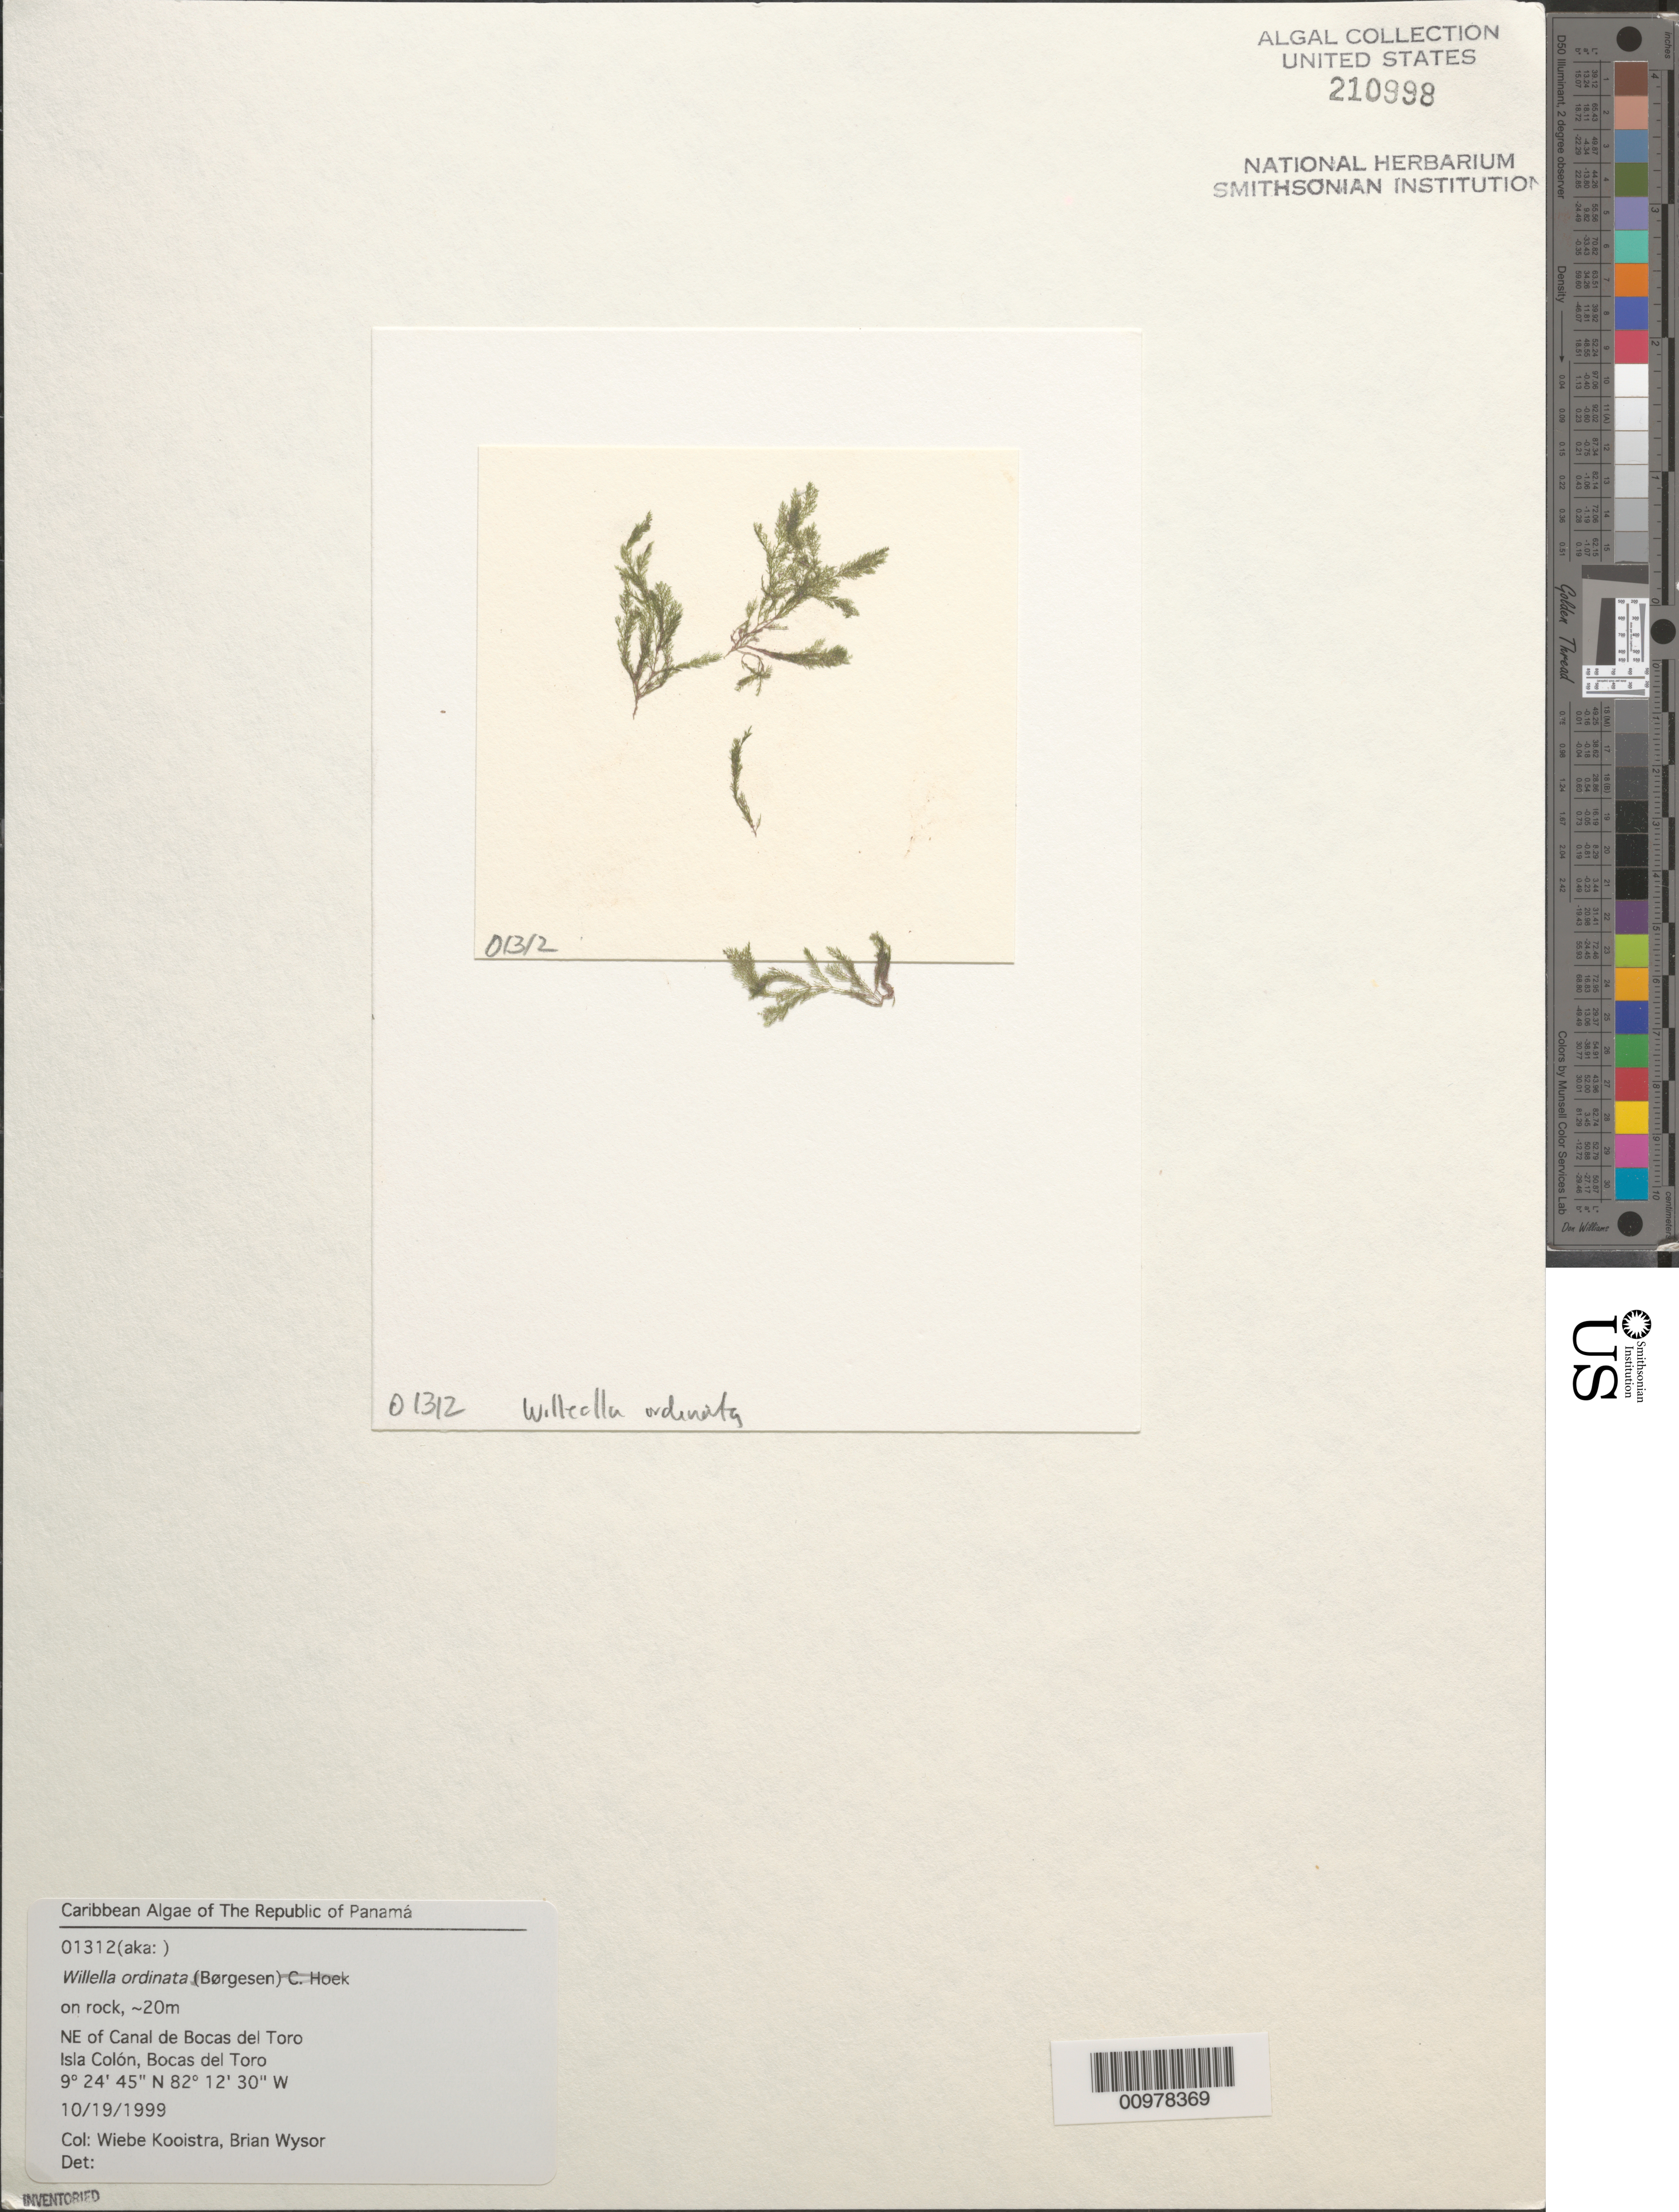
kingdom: Plantae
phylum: Chlorophyta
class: Ulvophyceae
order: Cladophorales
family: Anadyomenaceae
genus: Willeella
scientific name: Willeella ordinata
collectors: B. Wysor & W. Kooistra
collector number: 01312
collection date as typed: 19 Oct 1999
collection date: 1999-10-19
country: Panama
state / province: Bocas del Toro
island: Colón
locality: Northeast of Canal de Bocas del Toro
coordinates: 9 24' 45" N, 82 12' 30" W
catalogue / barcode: US 210998